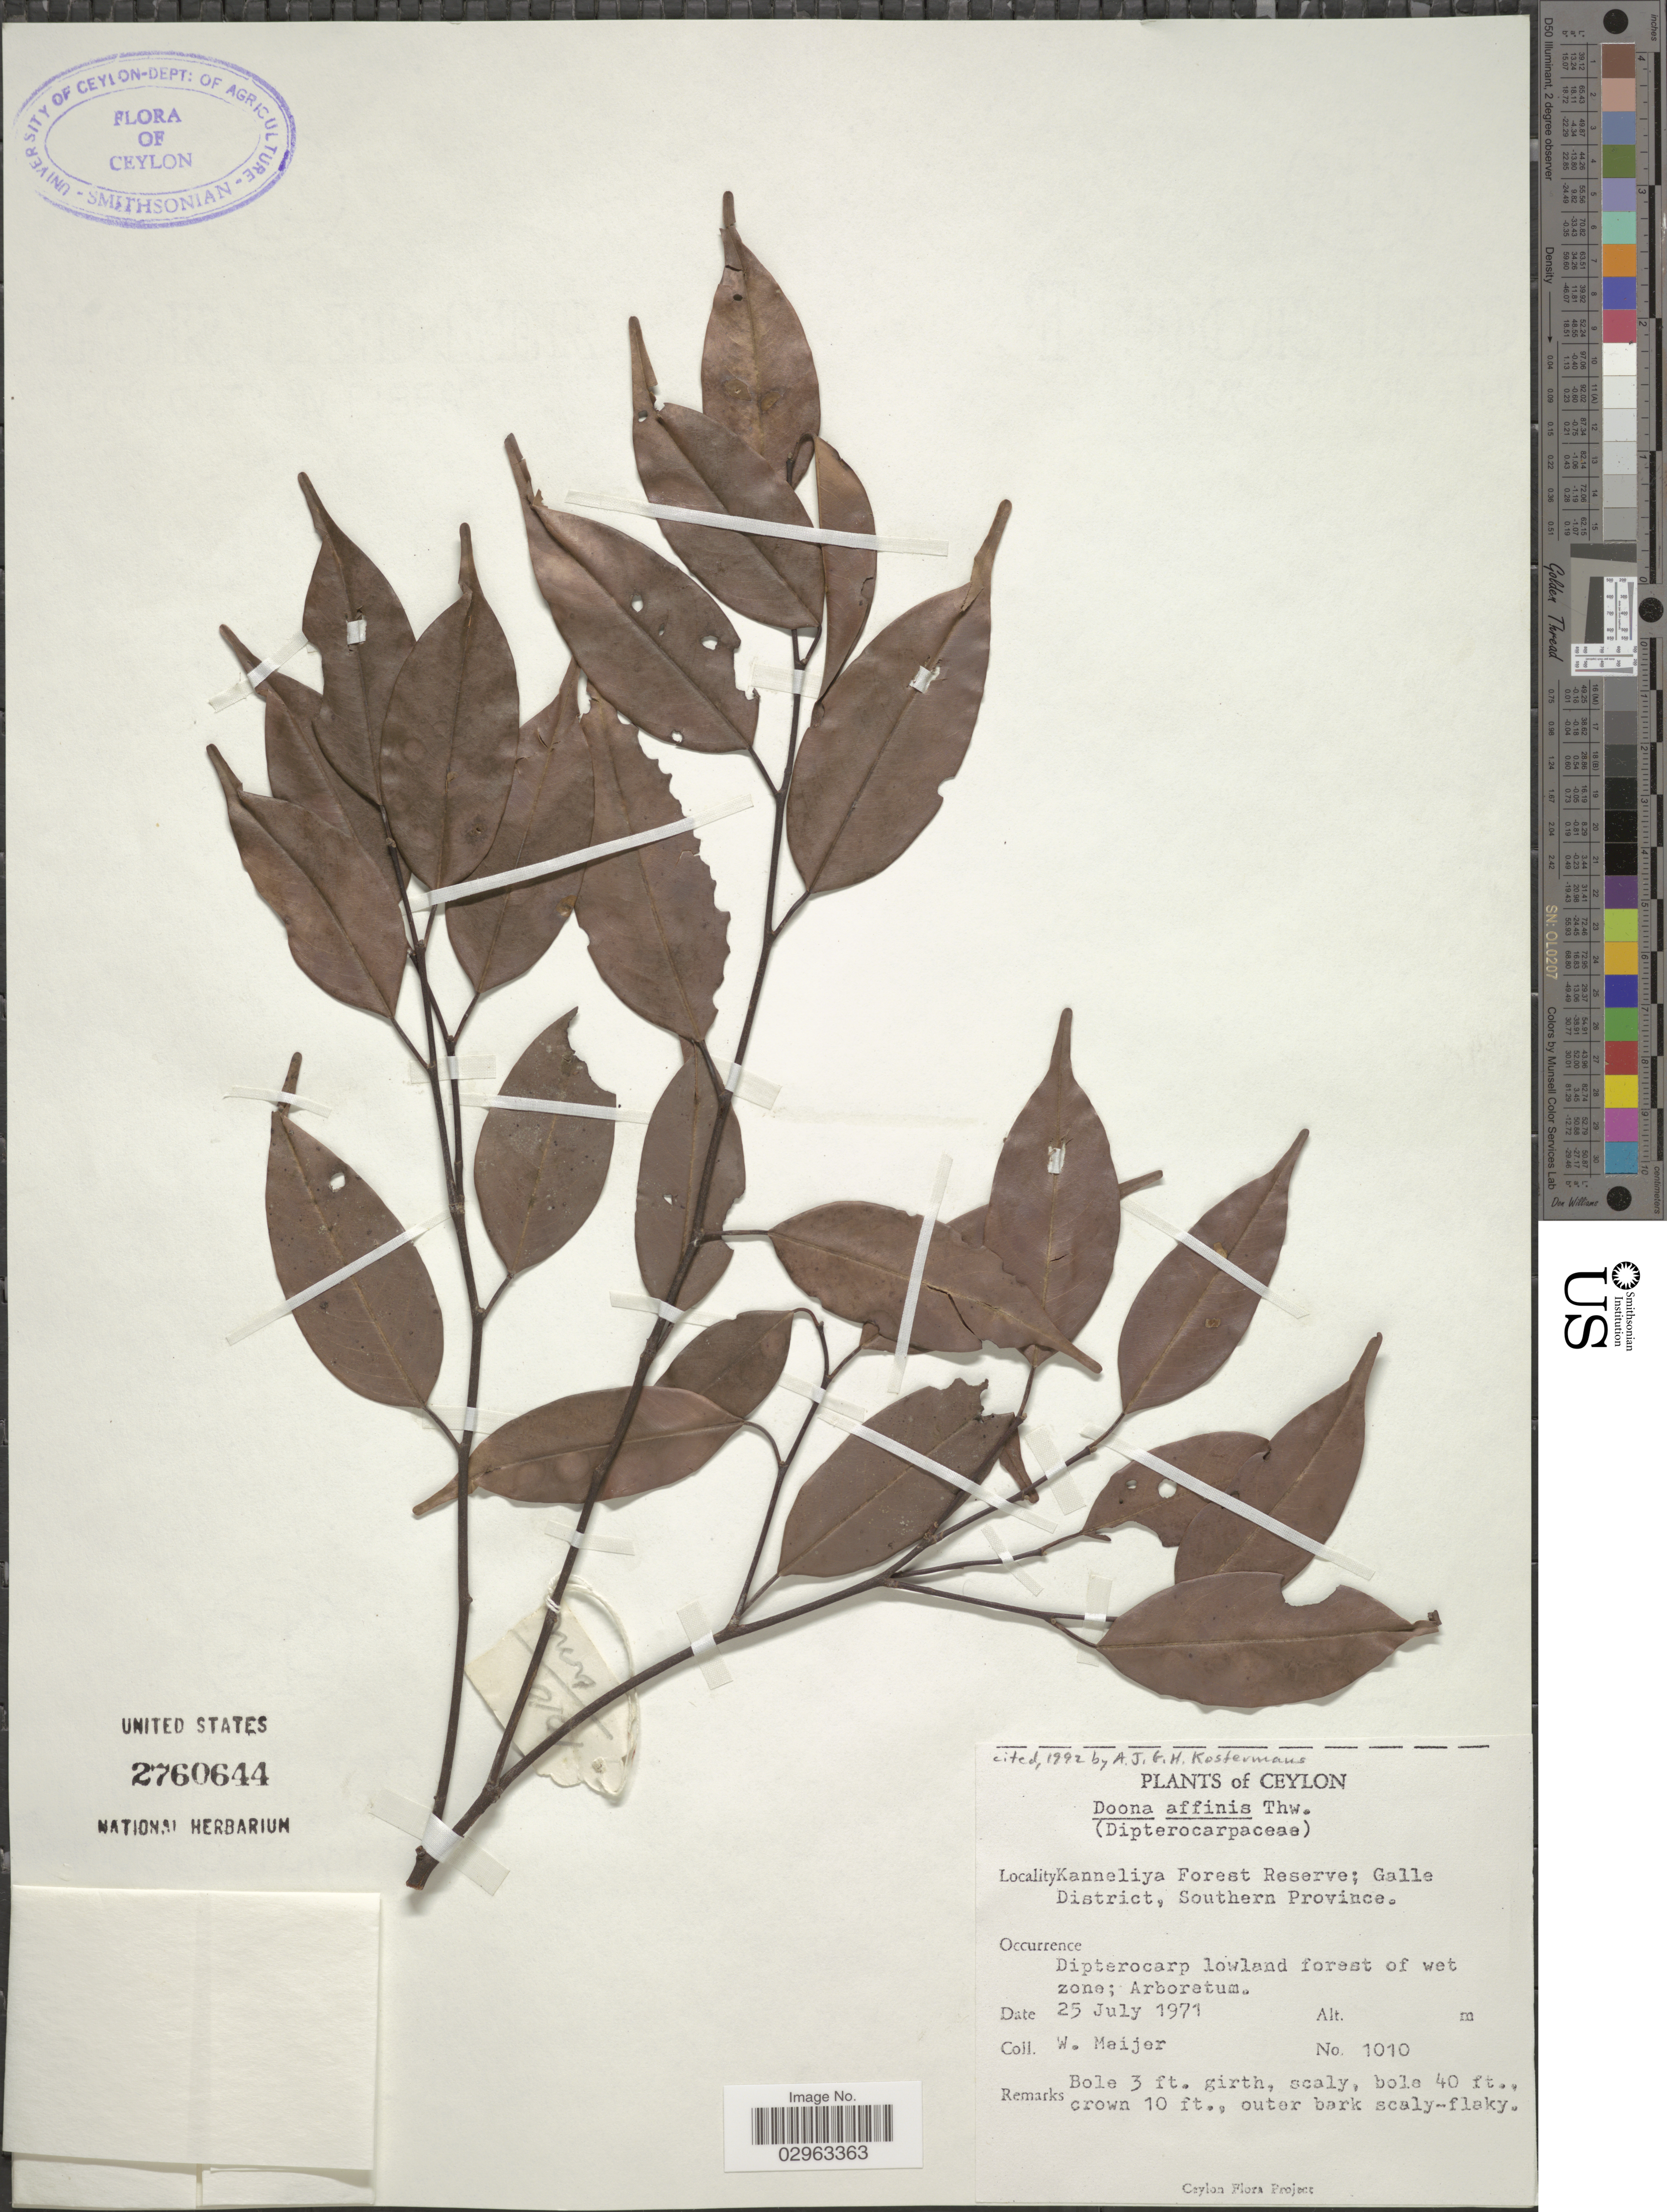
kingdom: Plantae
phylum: Tracheophyta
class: Magnoliopsida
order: Malvales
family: Dipterocarpaceae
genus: Doona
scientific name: Doona affinis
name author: Thwaites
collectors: W. Meijer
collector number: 1010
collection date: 1971-07-25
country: Sri Lanka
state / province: Southern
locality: Ceylon, Kanneliya Forest Reserve; Galle District, Southern Province.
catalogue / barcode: US 2760644